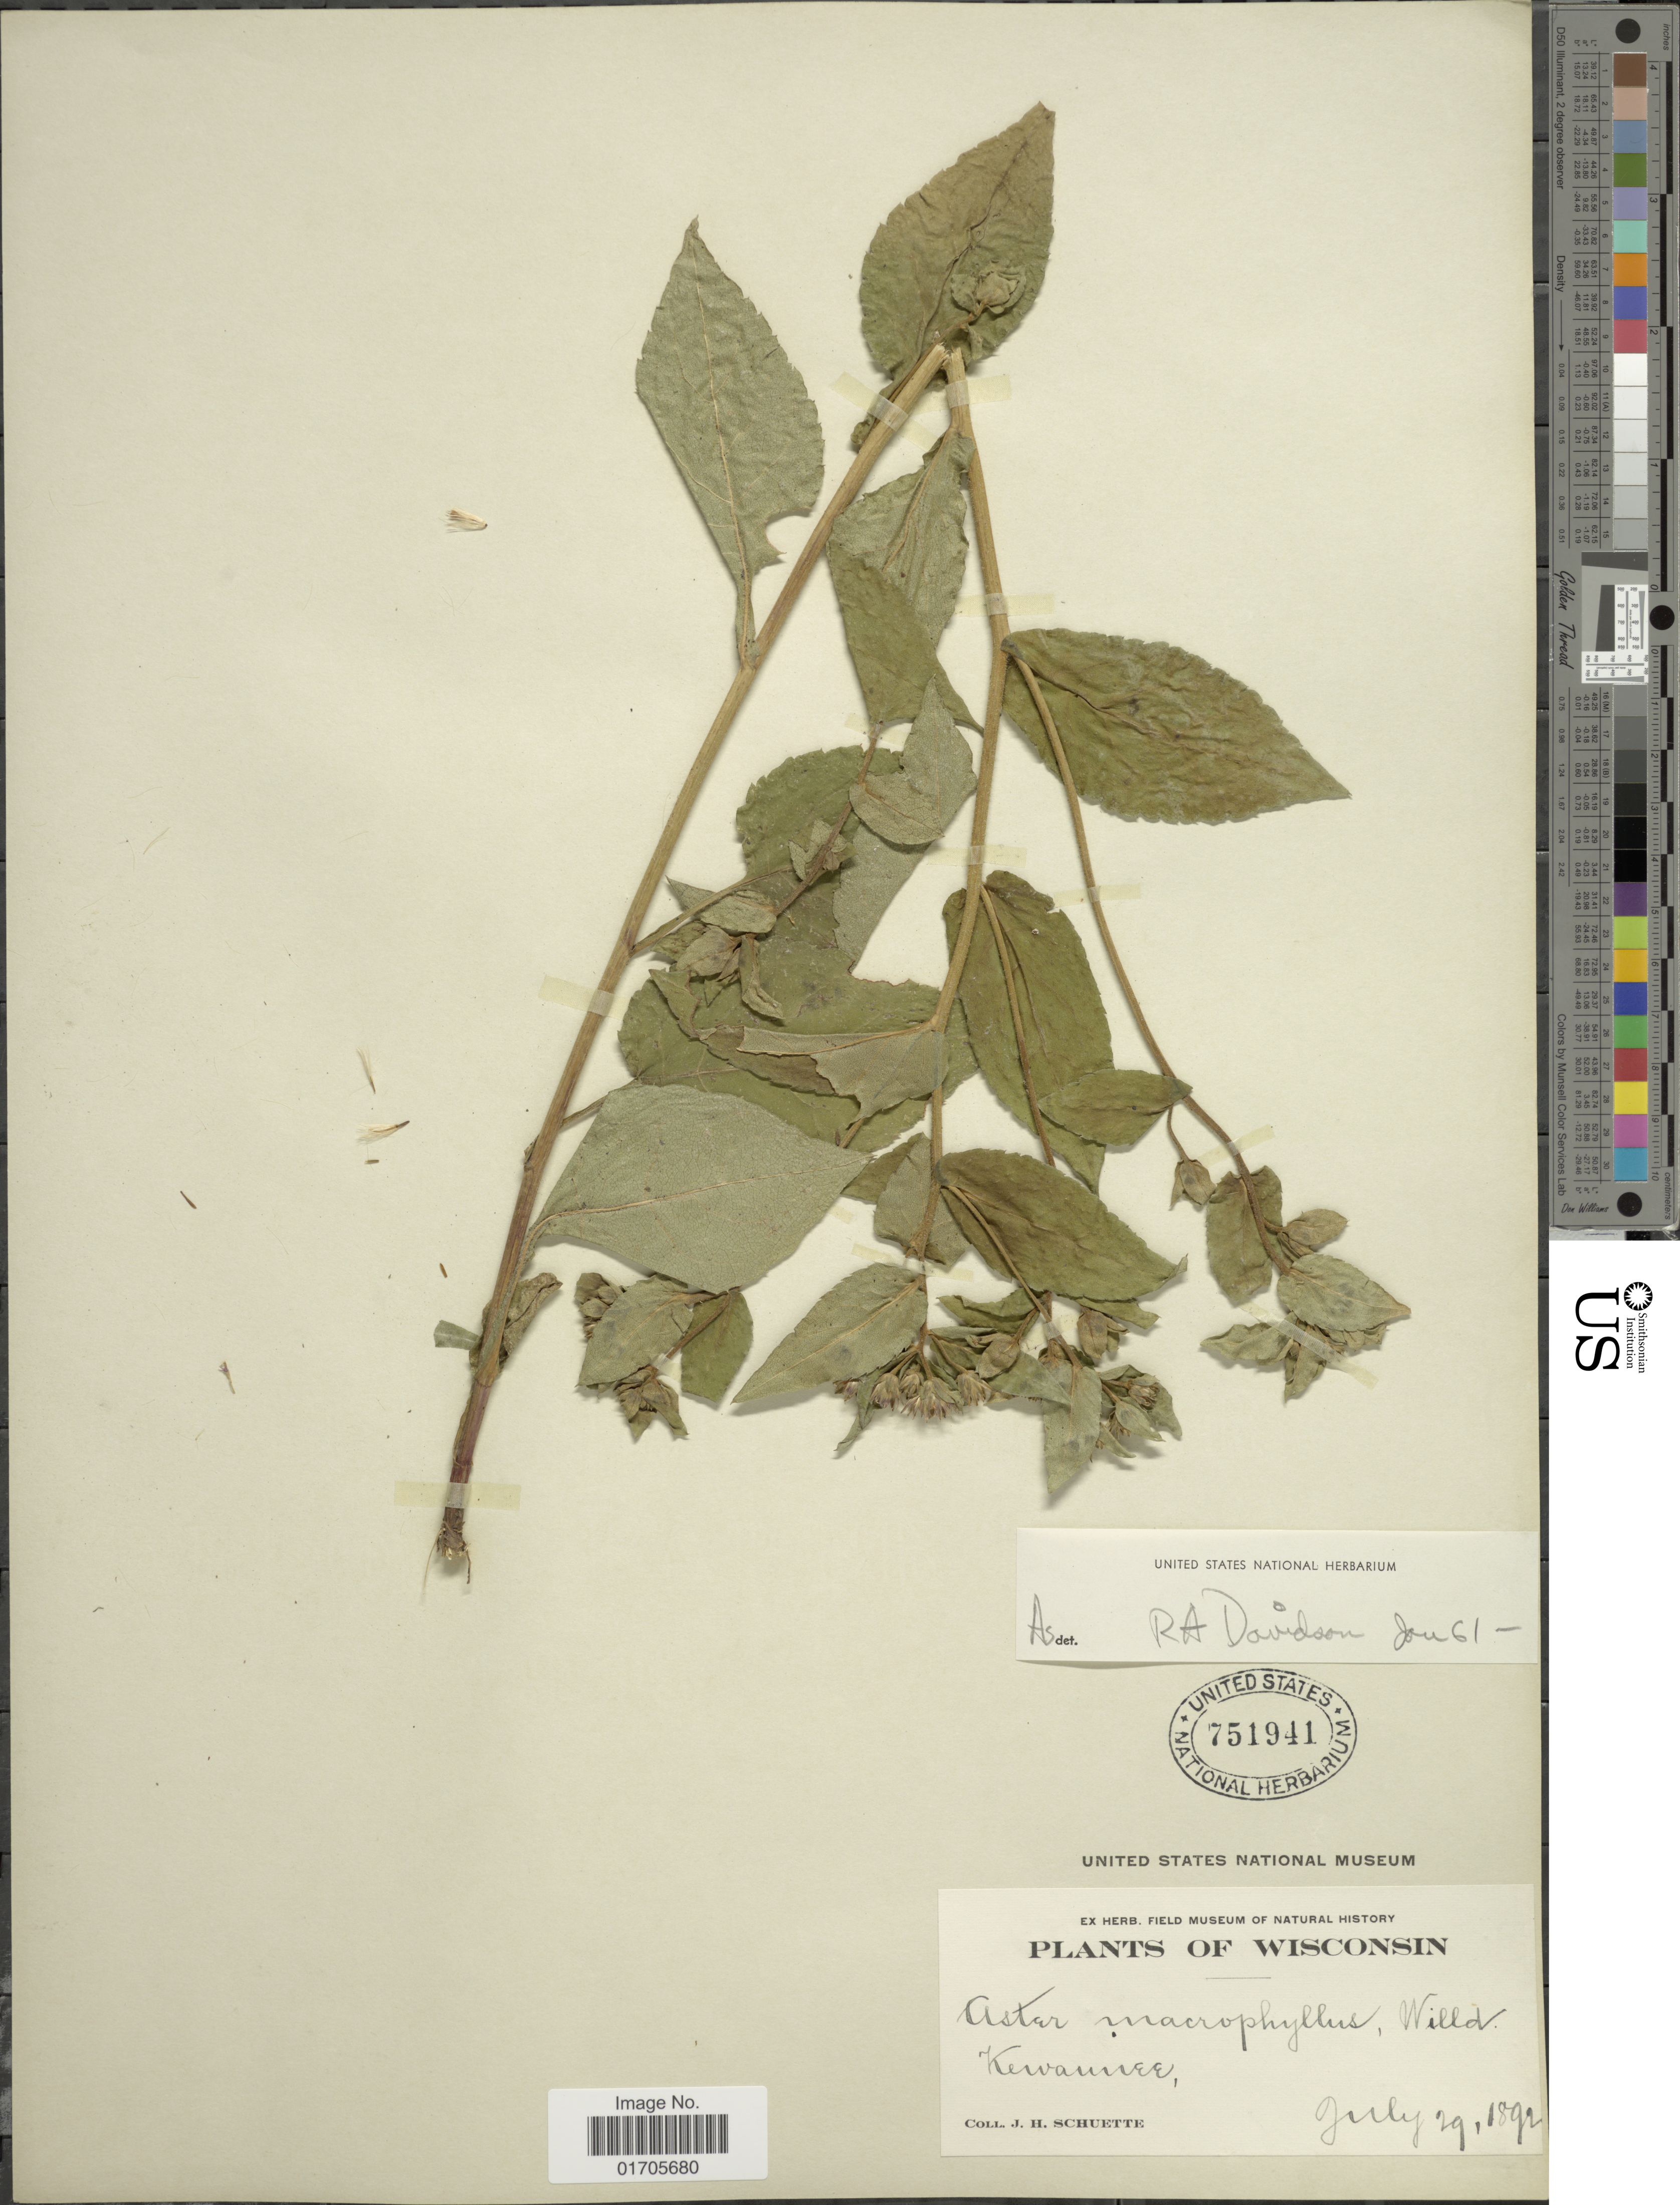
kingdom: Plantae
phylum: Tracheophyta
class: Magnoliopsida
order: Asterales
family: Asteraceae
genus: Eurybia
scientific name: Eurybia macrophylla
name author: (L.) Cass.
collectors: J. H. Schuette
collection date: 1892-07-29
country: United States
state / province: Wisconsin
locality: Wisconsin. Kewaunee.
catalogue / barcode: US 751941